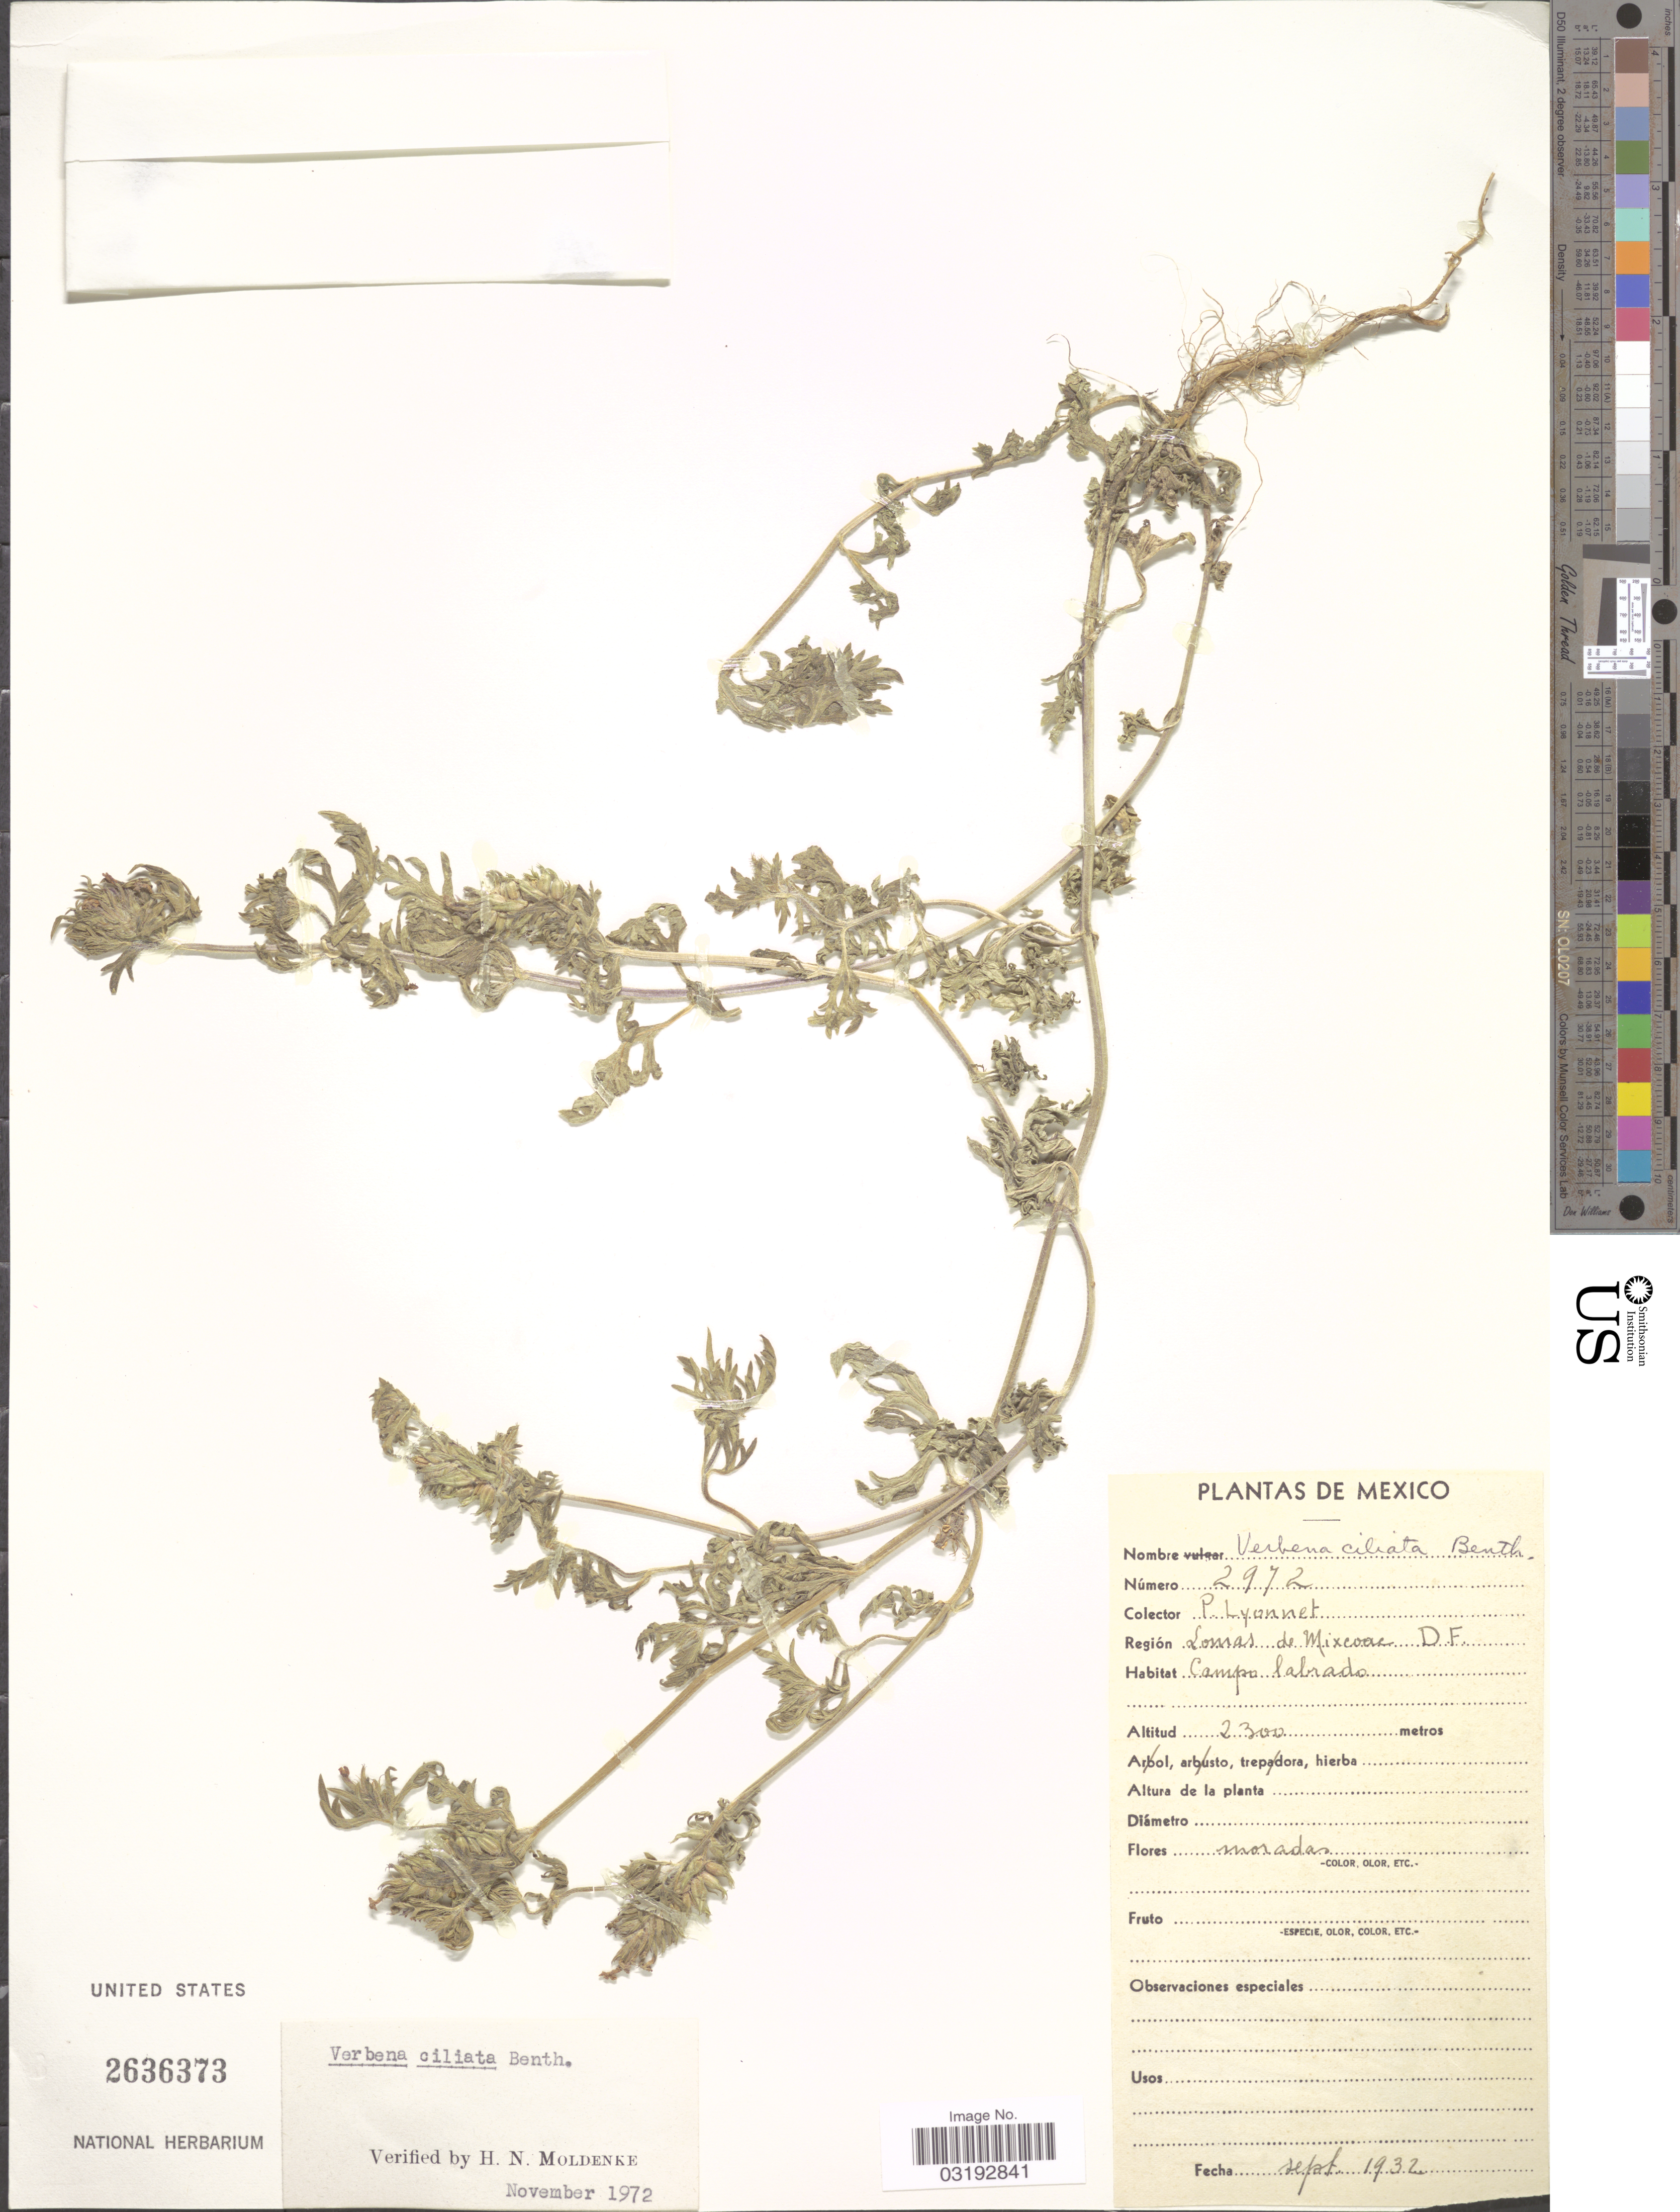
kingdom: Plantae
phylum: Tracheophyta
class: Magnoliopsida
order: Lamiales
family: Verbenaceae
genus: Verbena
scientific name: Verbena ciliata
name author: Benth.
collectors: P. Lyonnet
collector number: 2972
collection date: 1932-09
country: Mexico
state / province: Distrito Federal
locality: Lomas de Mixcoac.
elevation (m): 2300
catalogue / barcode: US 2636373